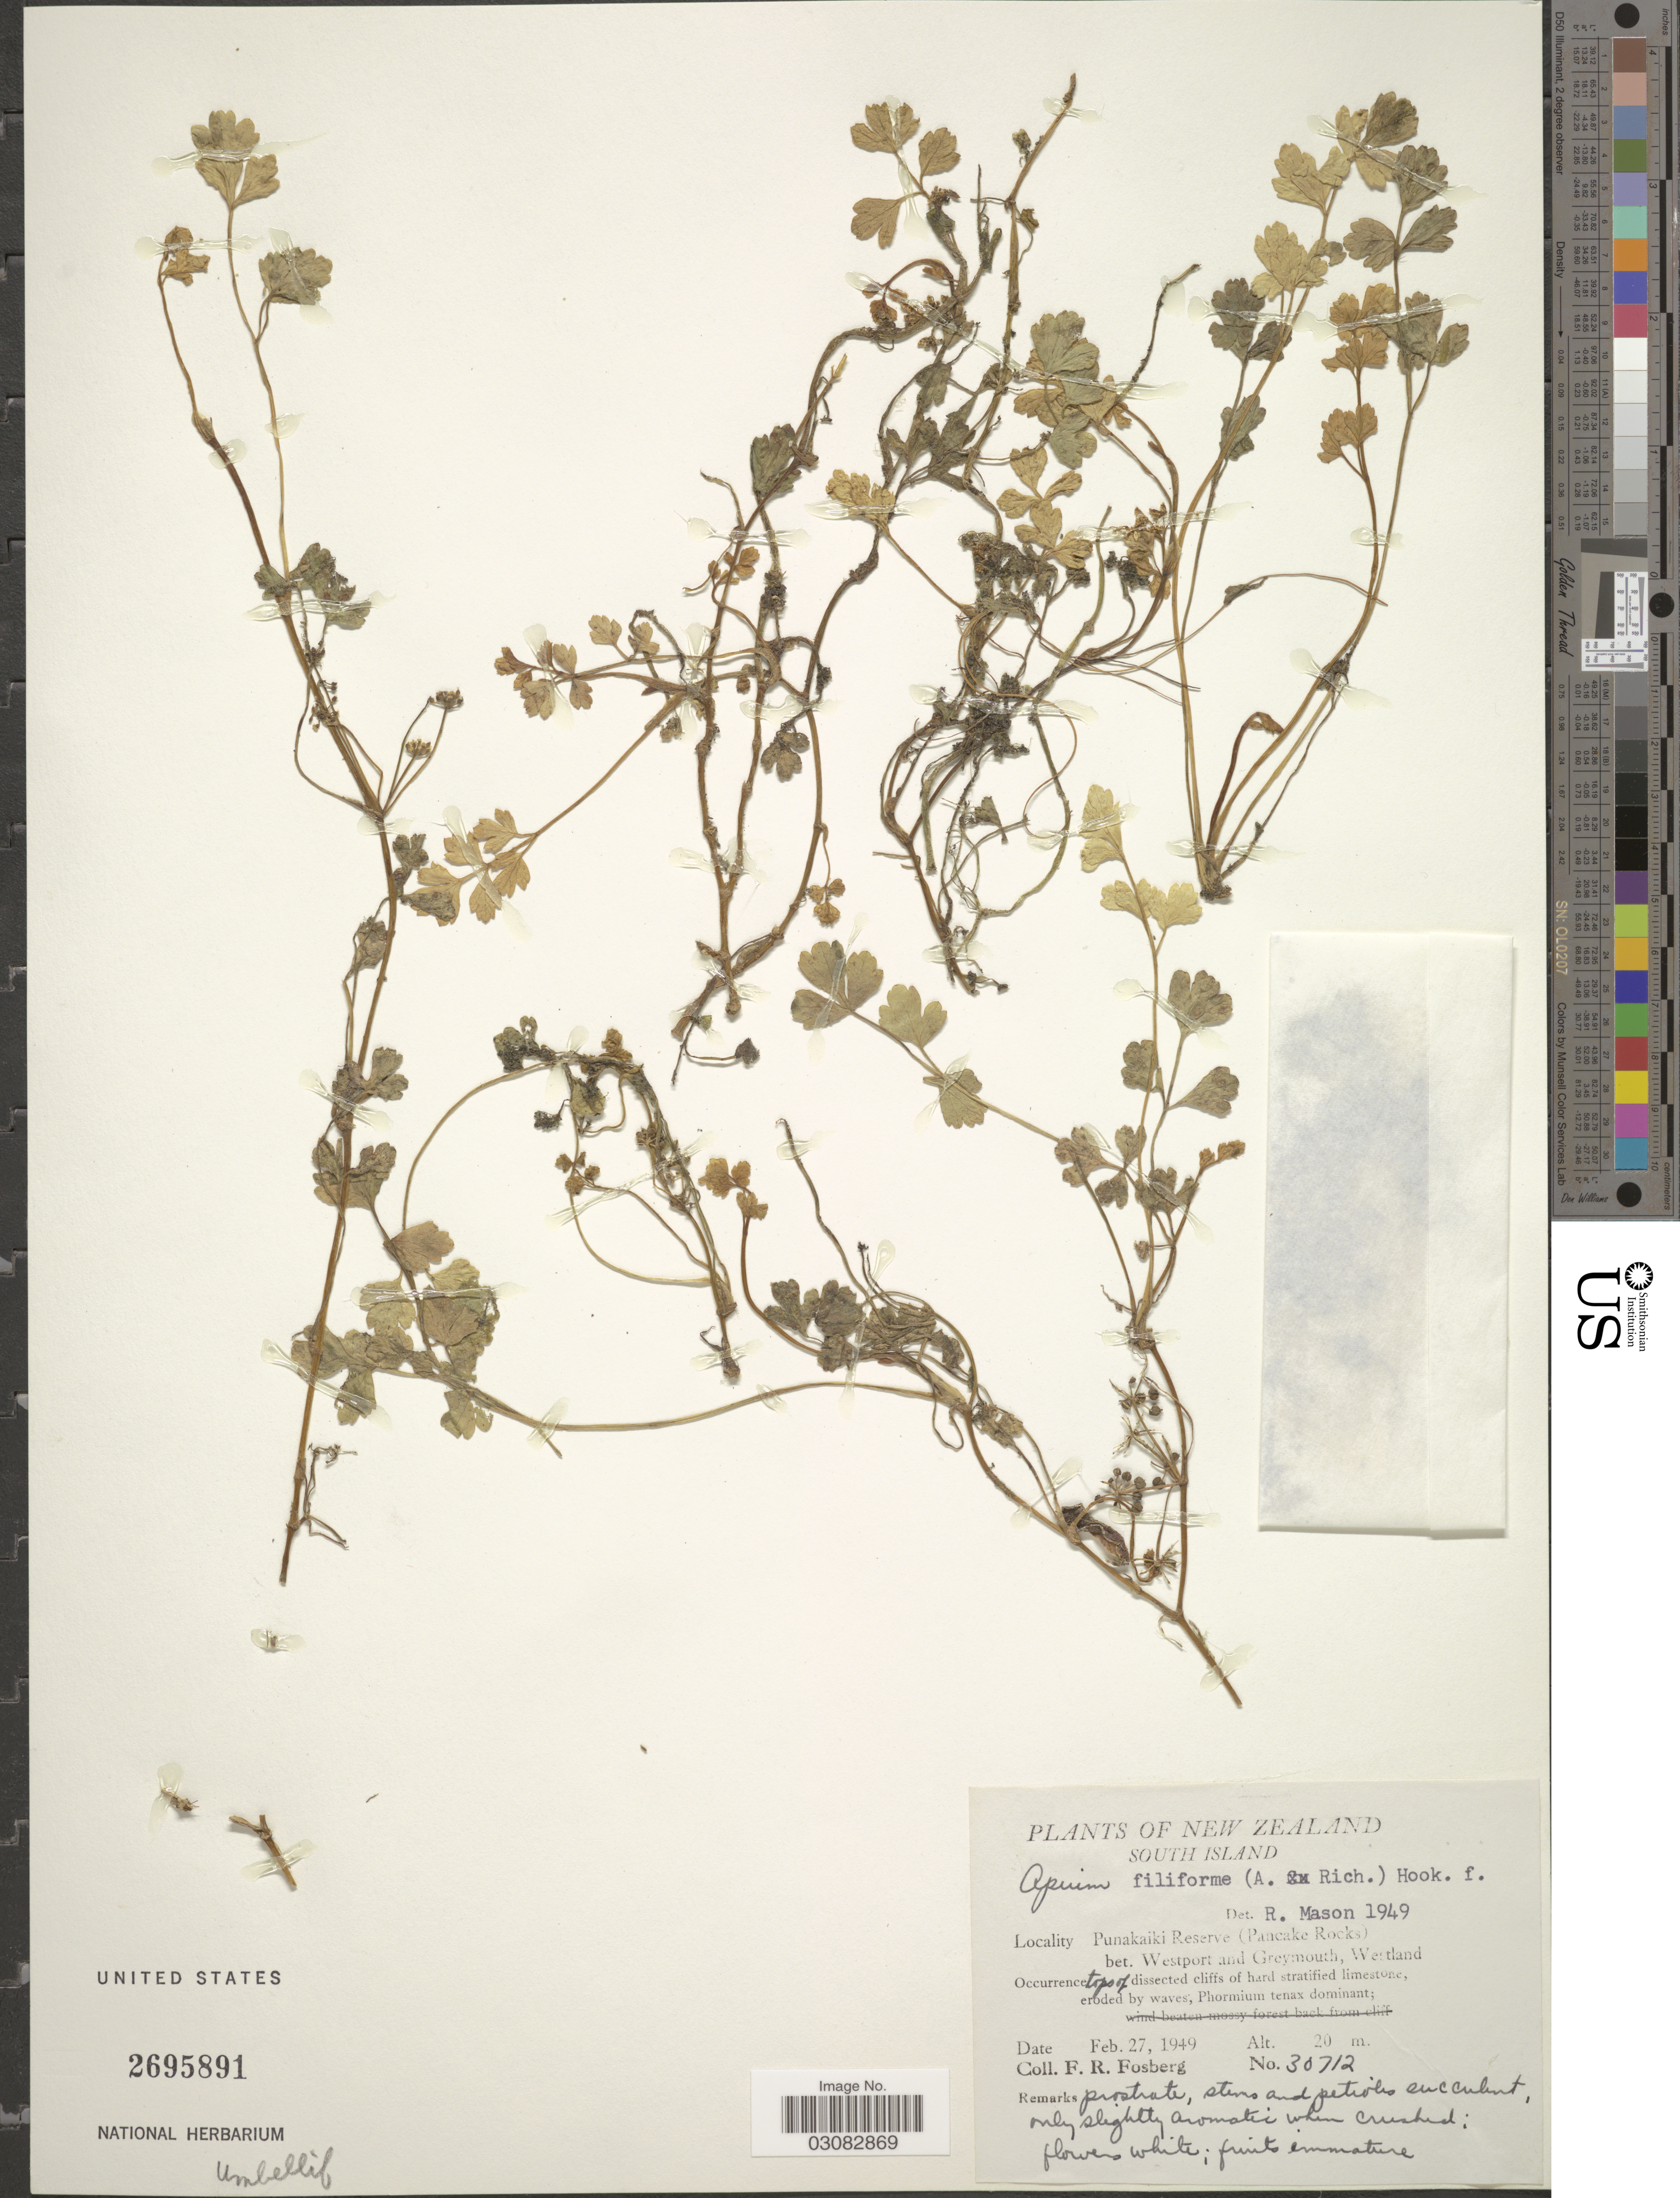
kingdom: Plantae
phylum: Tracheophyta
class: Magnoliopsida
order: Apiales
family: Apiaceae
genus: Apium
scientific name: Apium prostratum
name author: Labill. ex Vent.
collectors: F. R. Fosberg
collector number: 30712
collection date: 1949-02-27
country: New Zealand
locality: South Island, Punakaiki Reserve (Pancake Rocks) bet. Westport and Greymouth, Westland.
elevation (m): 20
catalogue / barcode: US 2695891